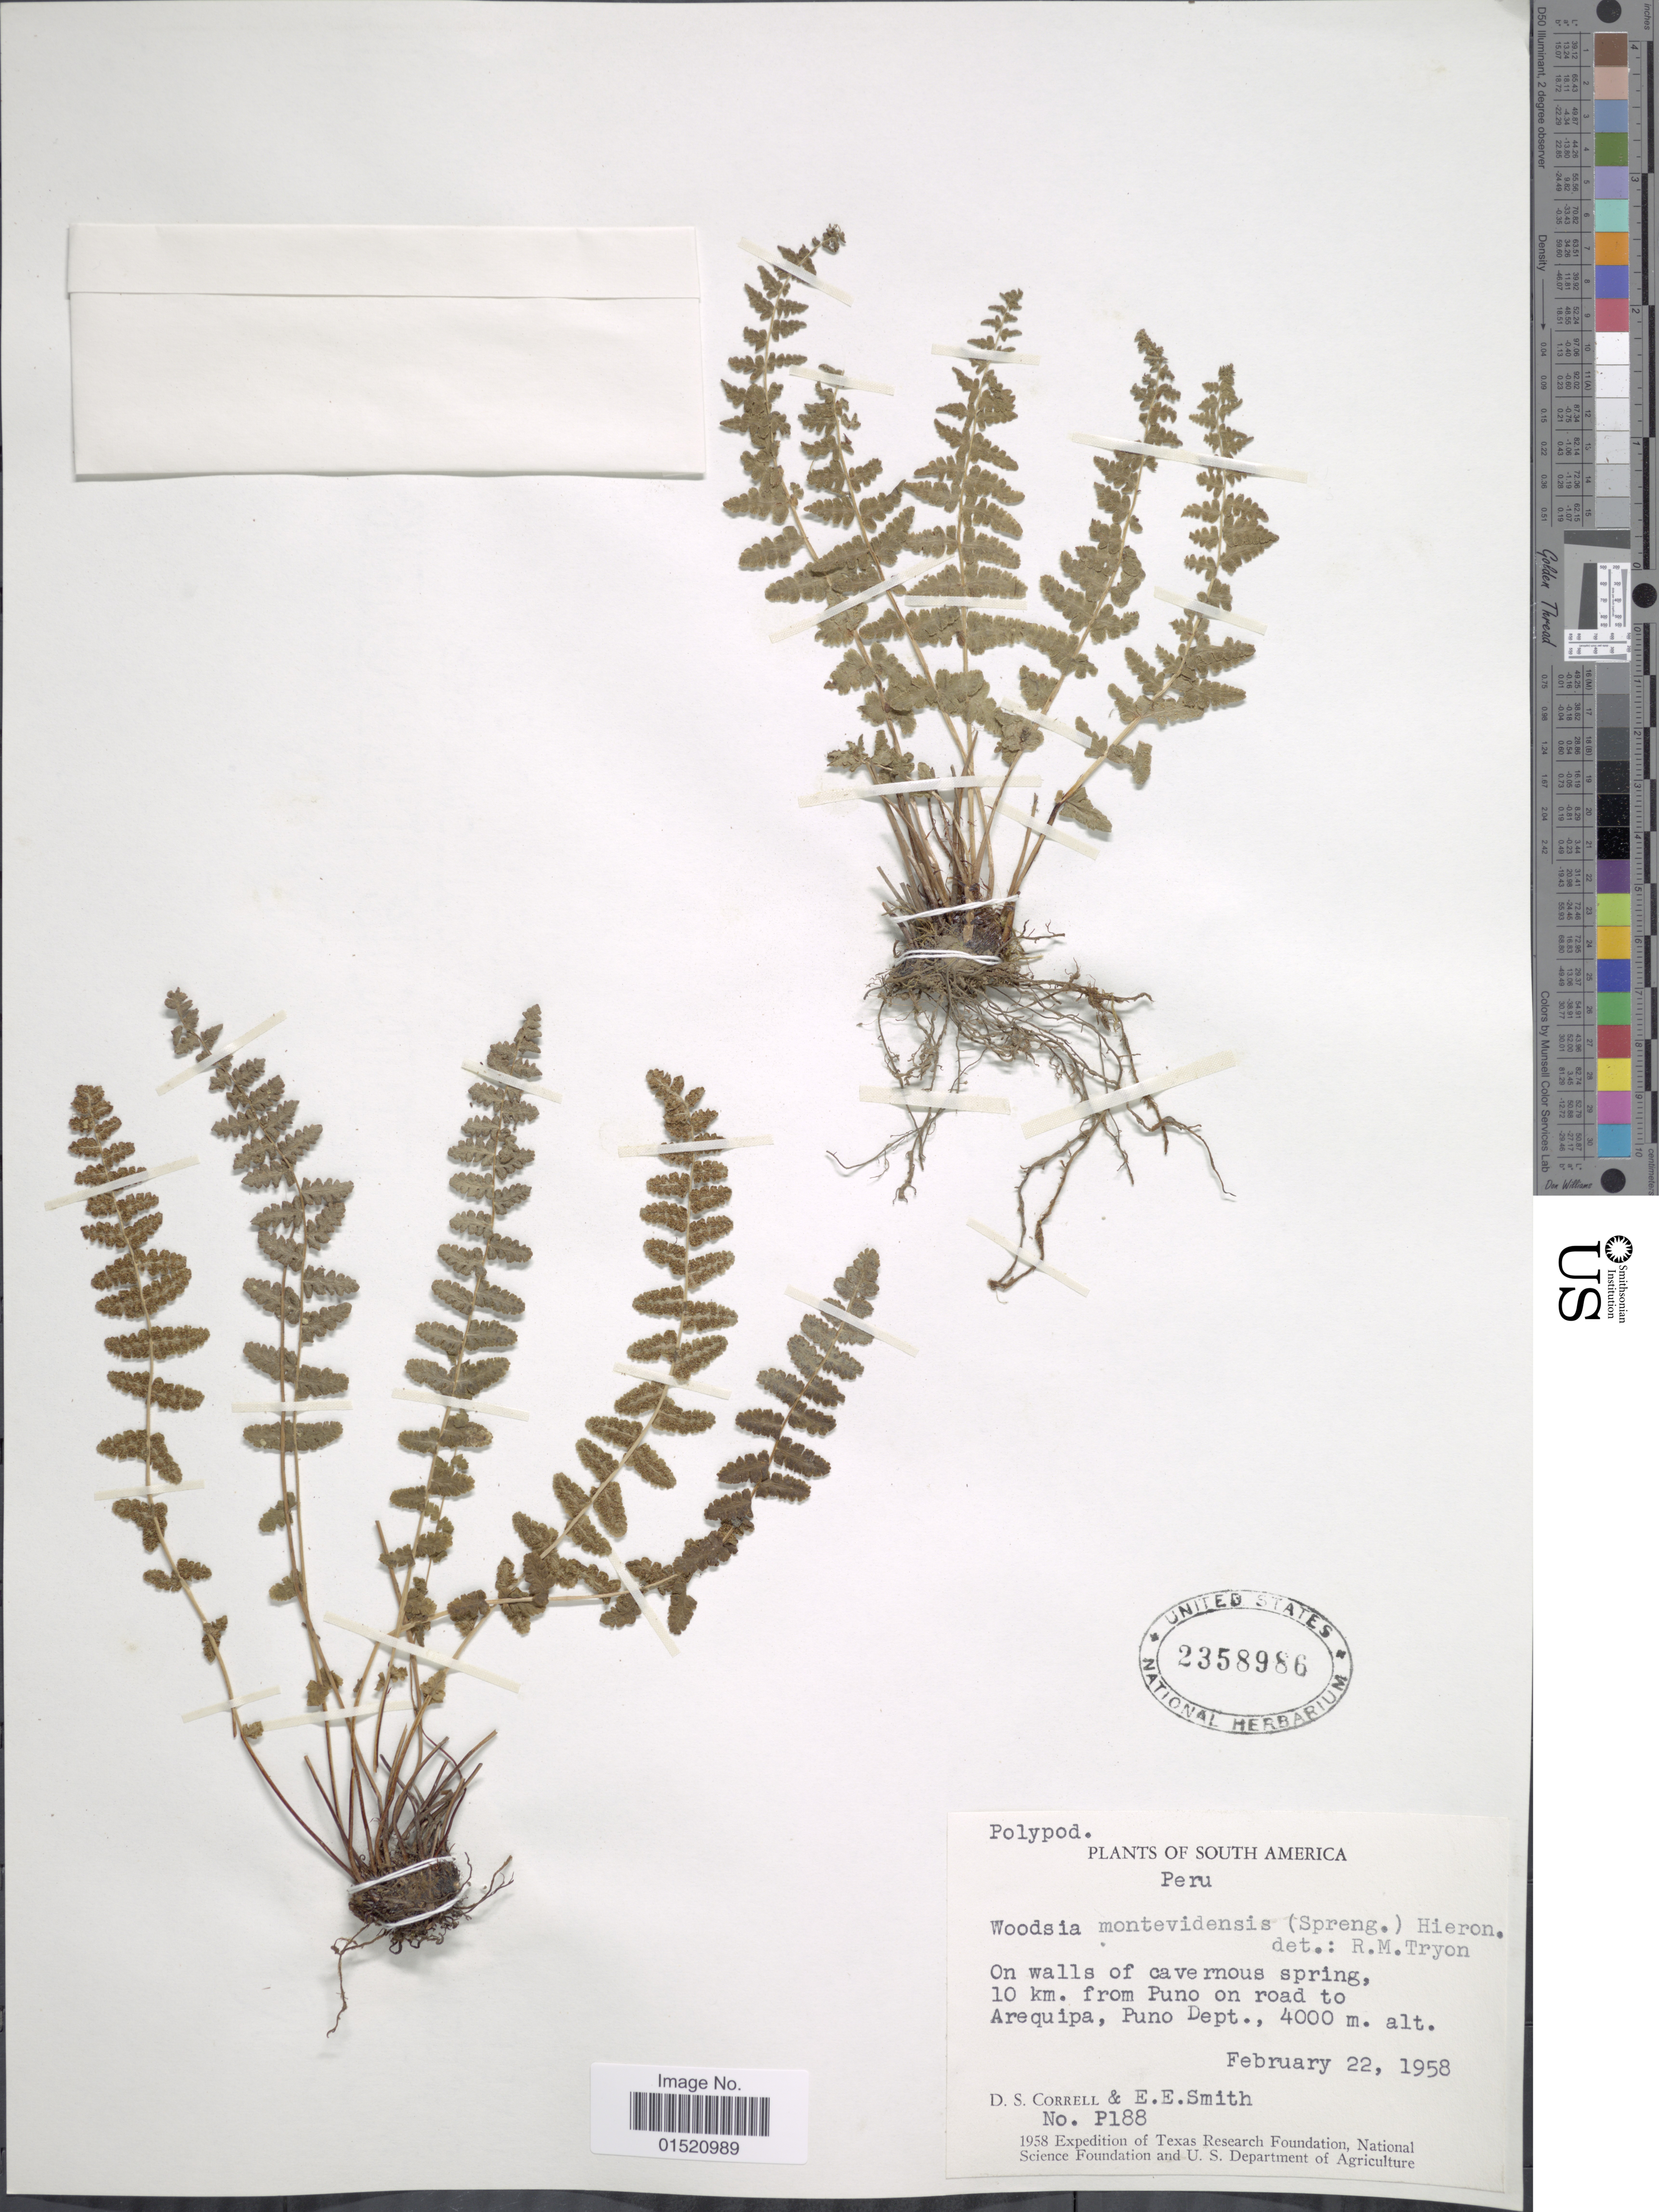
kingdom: Plantae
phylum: Tracheophyta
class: Polypodiopsida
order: Polypodiales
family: Woodsiaceae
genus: Woodsia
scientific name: Woodsia montevidensis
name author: (Spreng.) Hieron.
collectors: D. S. Correll & E. S. Smith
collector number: P188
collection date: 1958-02-22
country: Peru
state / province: Puno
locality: South America, On walls of cavernous spring, 10 km. from Puno on road to Arequipa, Puno Dept.,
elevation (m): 4000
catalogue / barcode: US 2358986